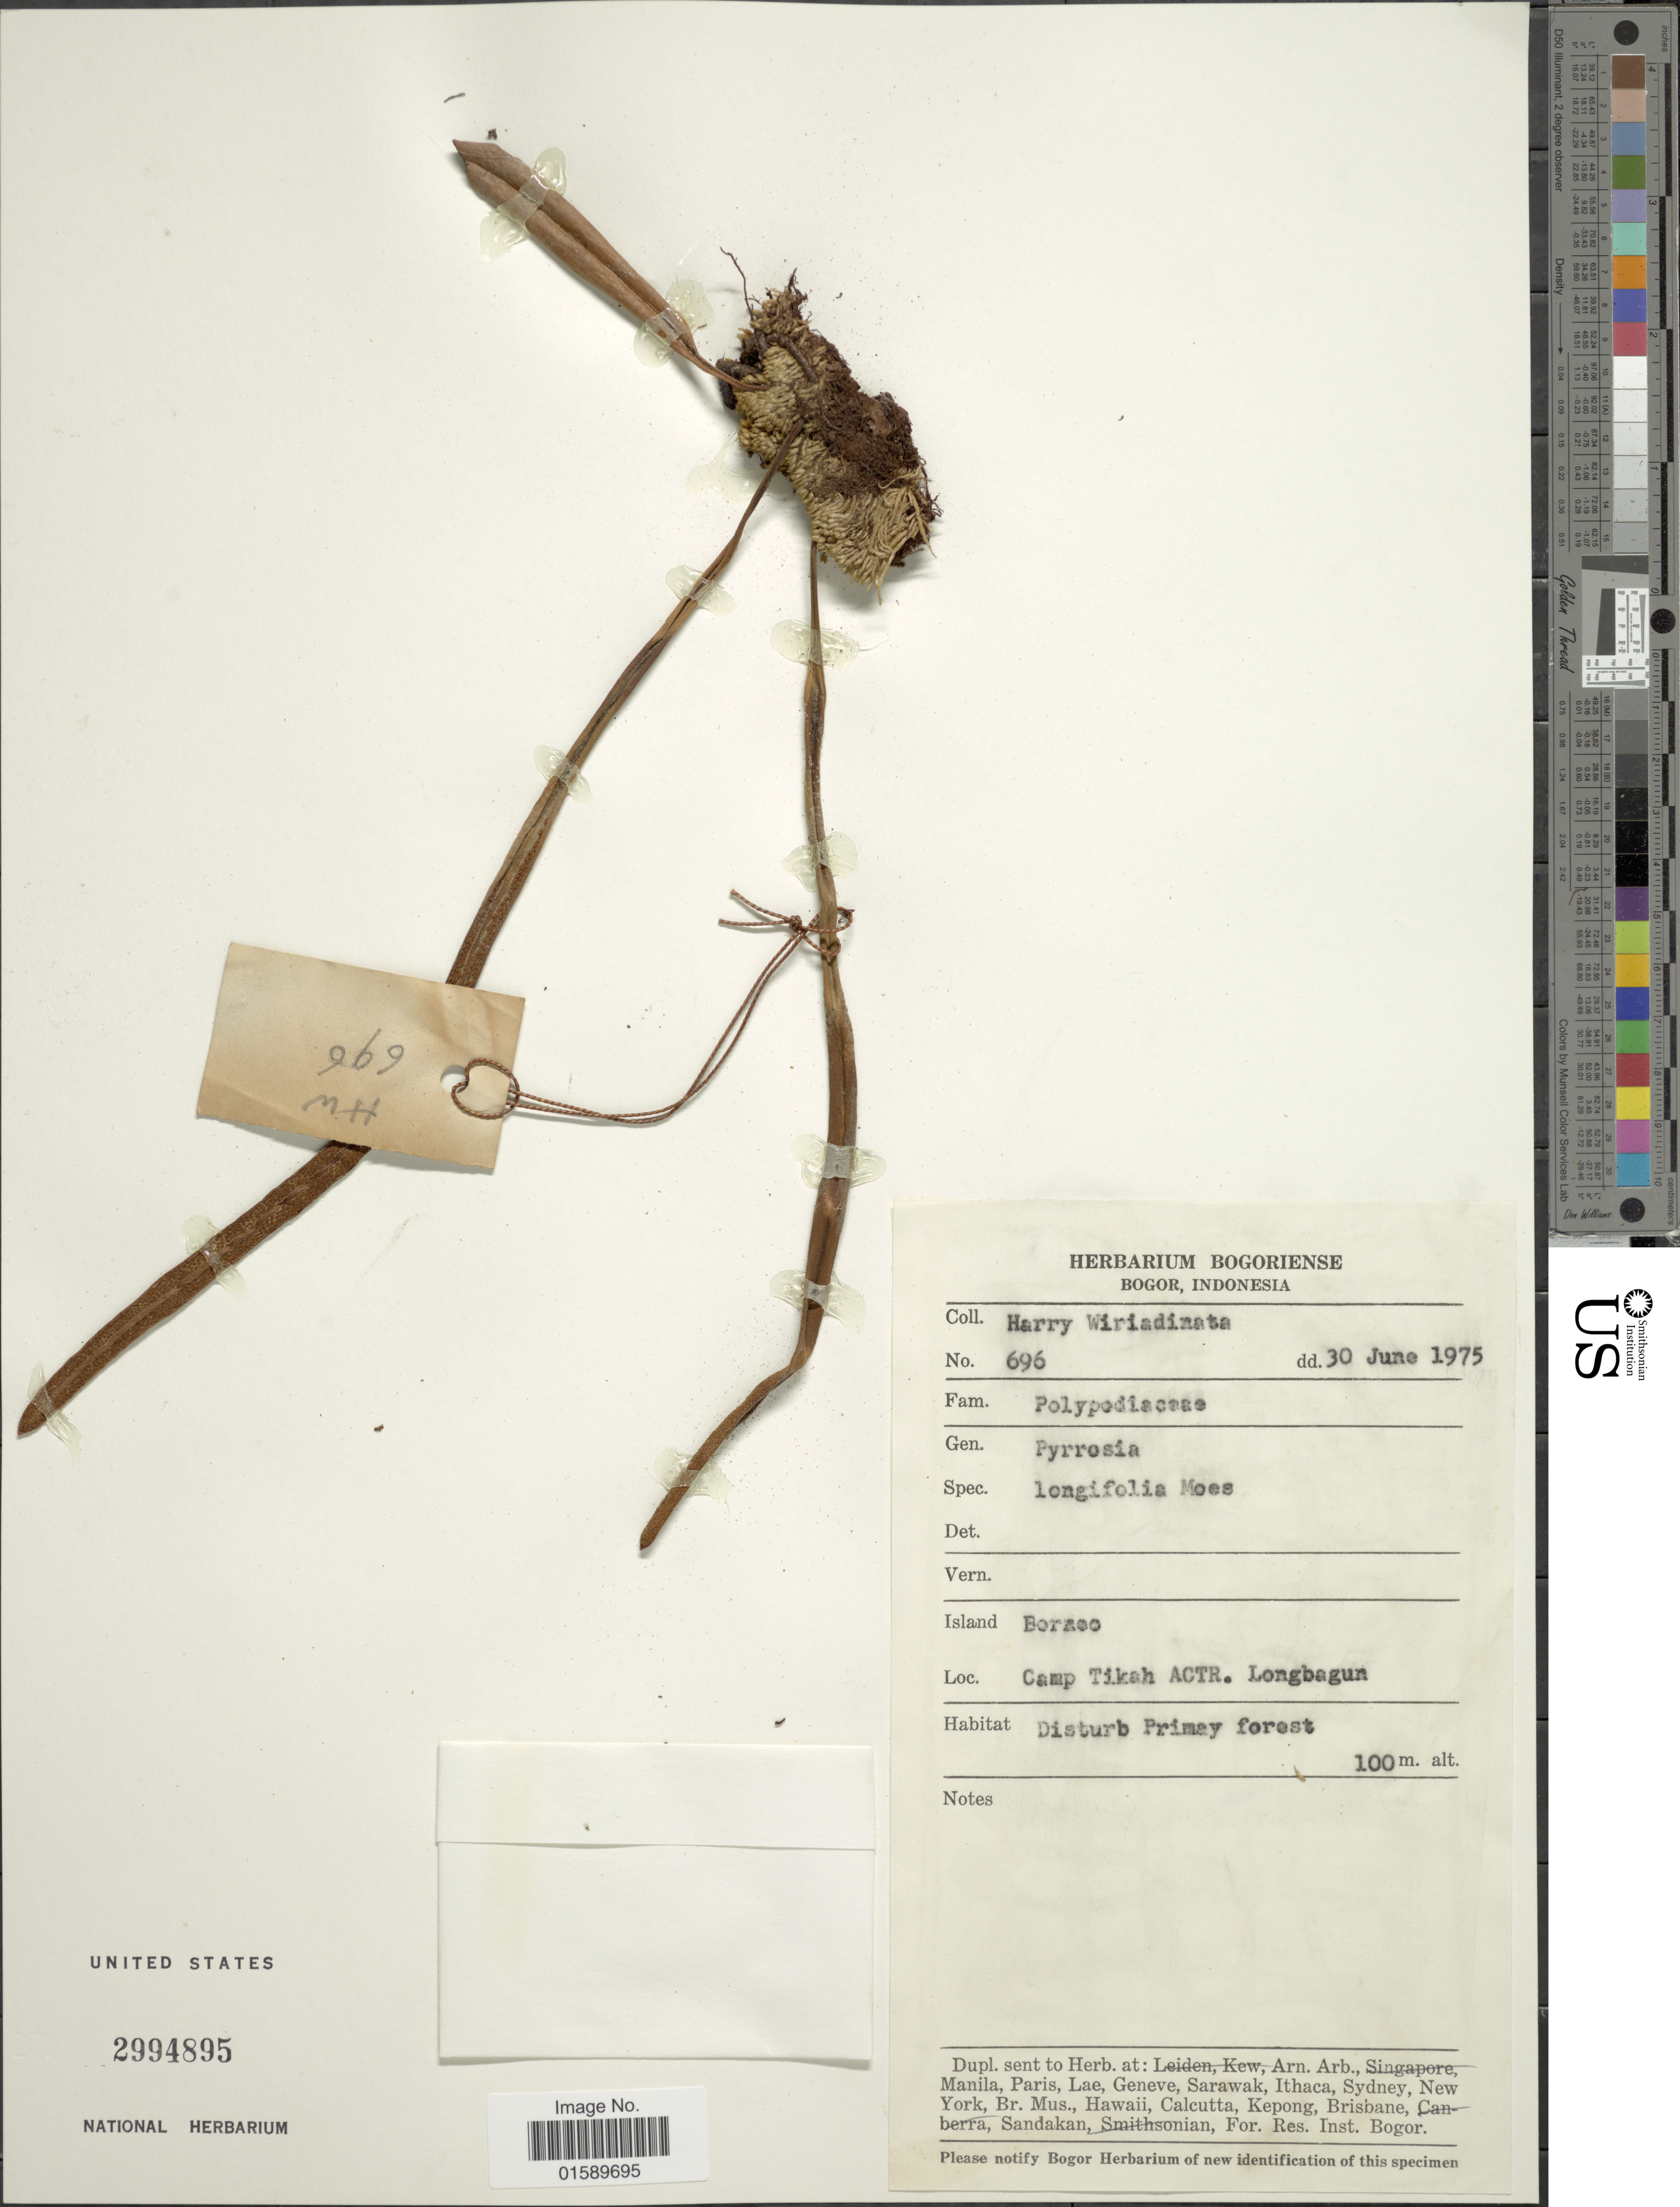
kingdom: Plantae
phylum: Tracheophyta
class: Polypodiopsida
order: Polypodiales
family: Polypodiaceae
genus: Pyrrosia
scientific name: Pyrrosia longifolia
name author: (Burm. f.) C.V. Morton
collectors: H. Wiriadanata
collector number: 696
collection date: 1975-06-30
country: Malaysia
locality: Island Borneo, Camp Tikah ACTR. Longbagun.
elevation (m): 100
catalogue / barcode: US 2994895